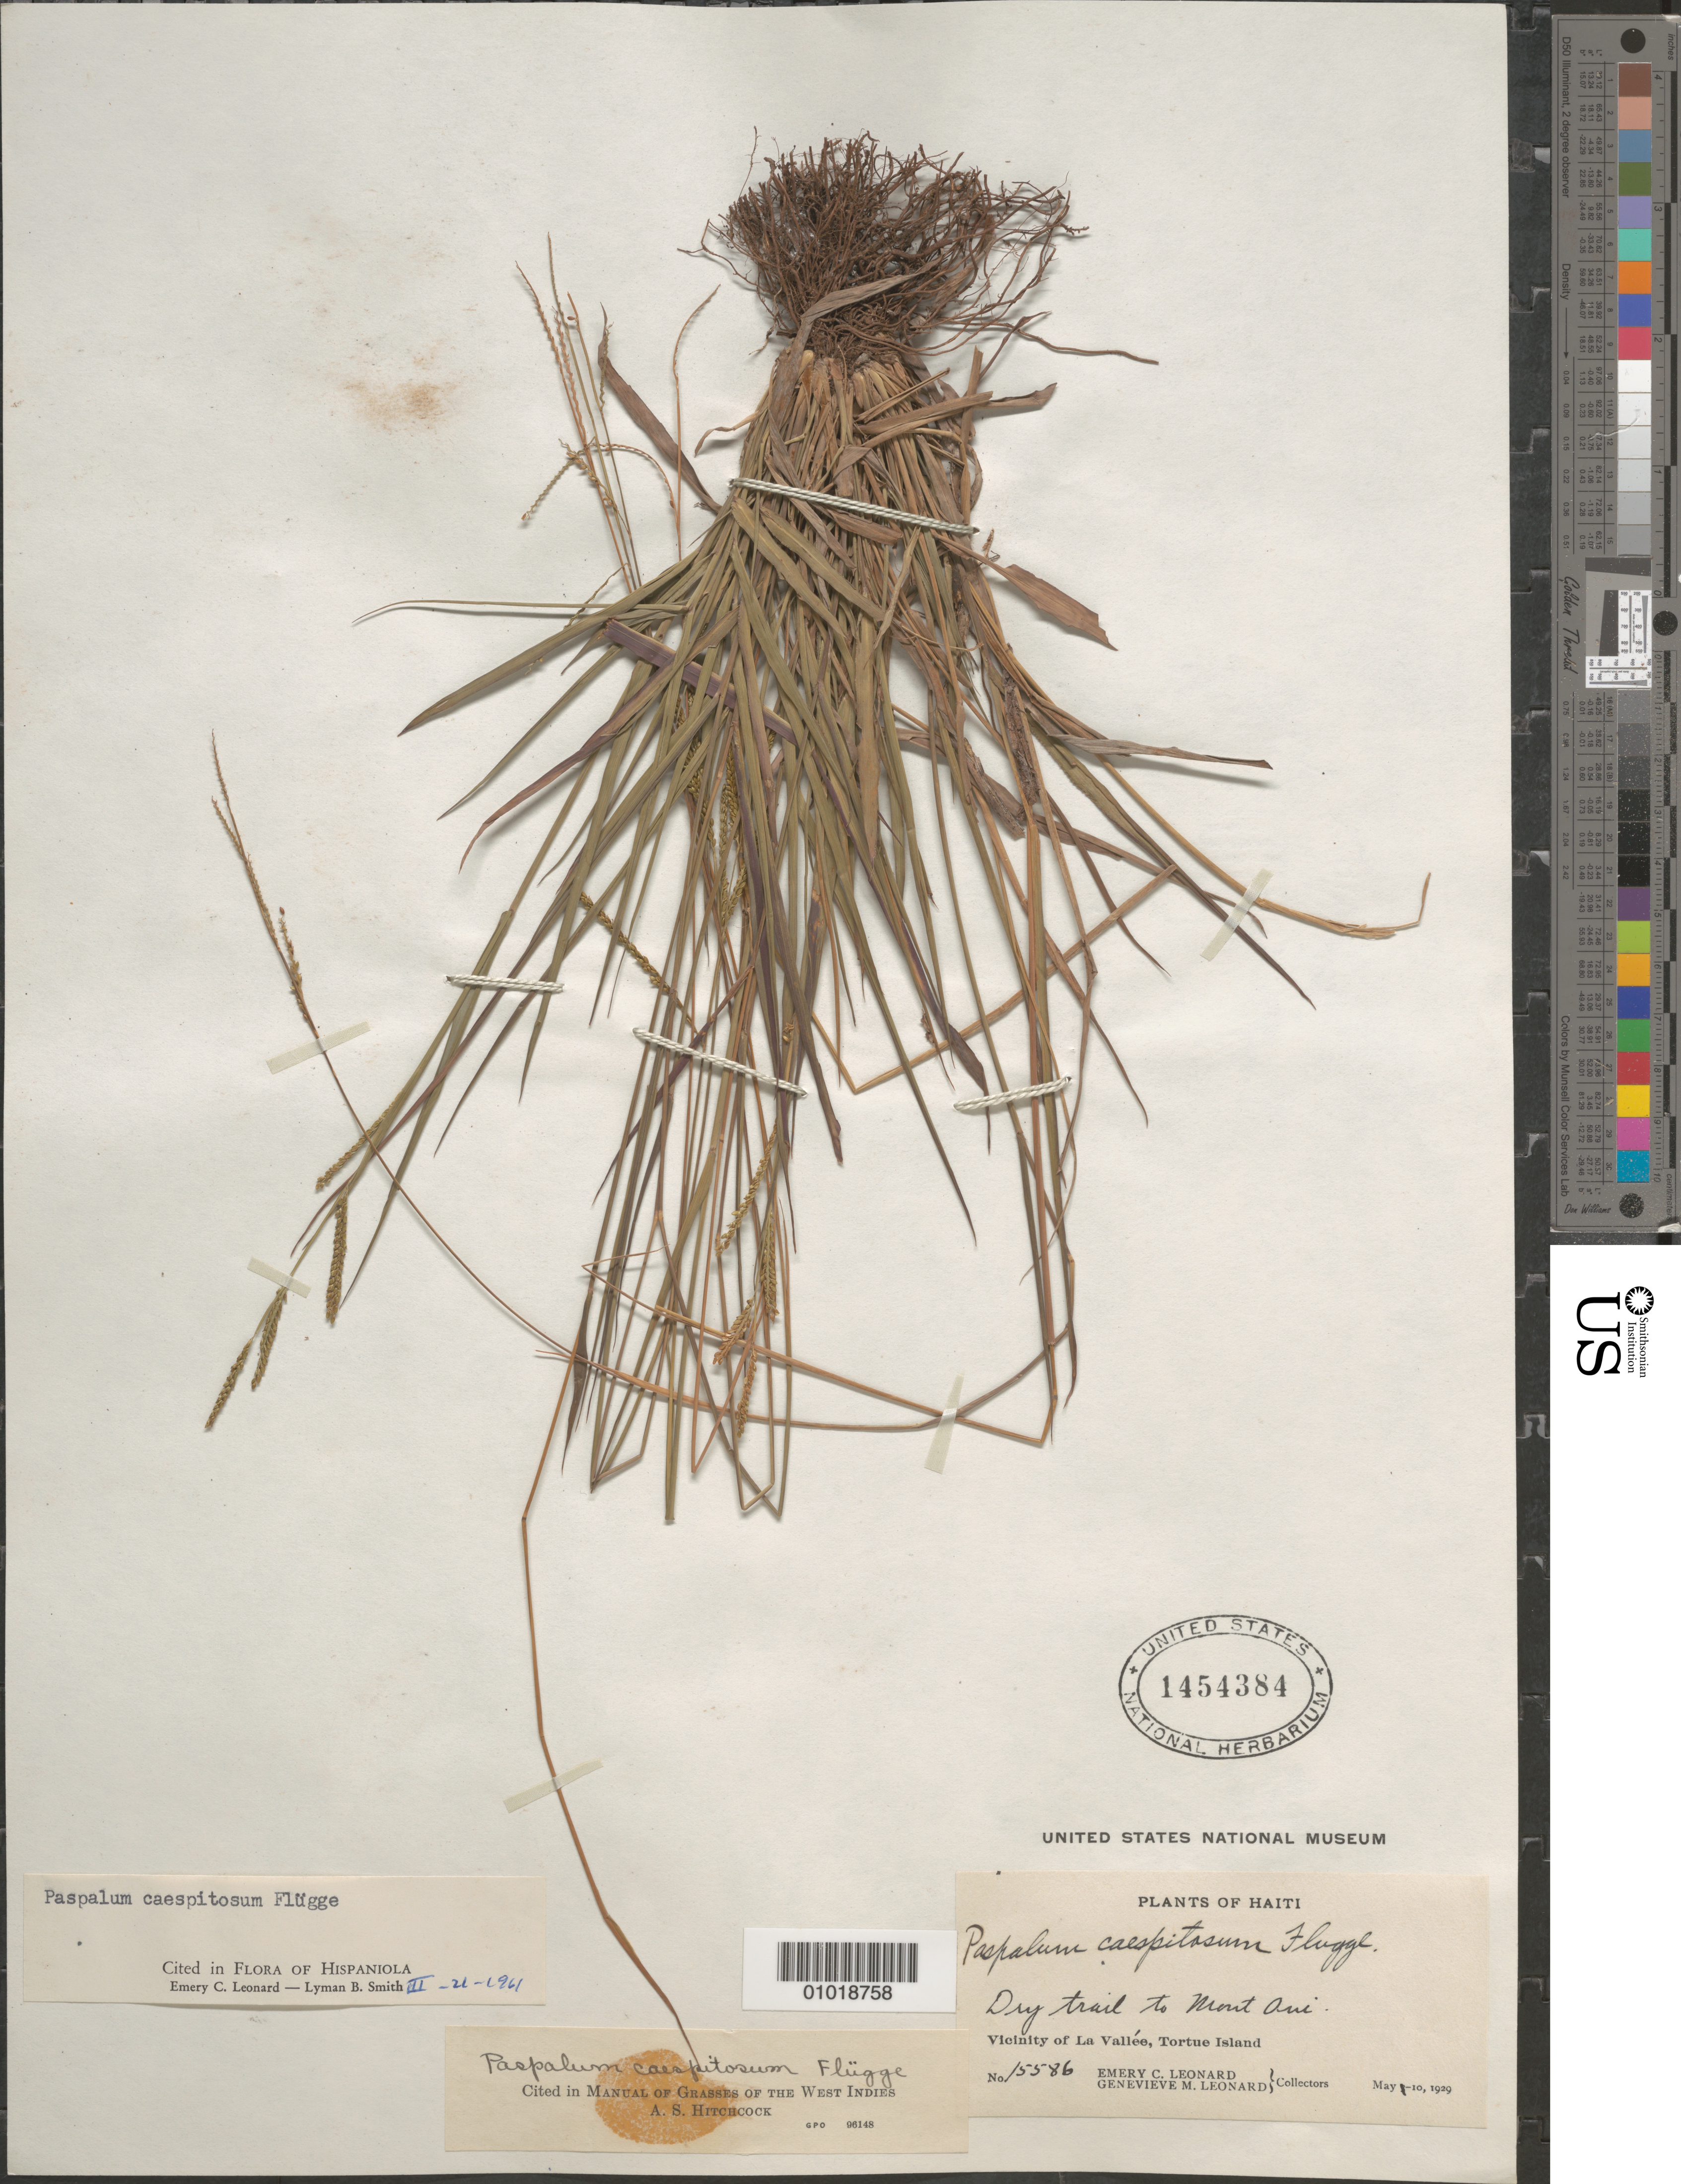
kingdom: Plantae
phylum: Tracheophyta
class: Liliopsida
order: Poales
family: Poaceae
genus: Paspalum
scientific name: Paspalum caespitosum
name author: Flüggé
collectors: E. C. Leonard & G. M. Leonard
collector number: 15586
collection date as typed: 01 May 1929 to 10 May 1929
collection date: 1929-05-01/1929-05-10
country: Haiti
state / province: Nord-Óuest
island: Île de la Tortue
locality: Vic. of La Vallee, Tortue Island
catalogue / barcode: US 1454384